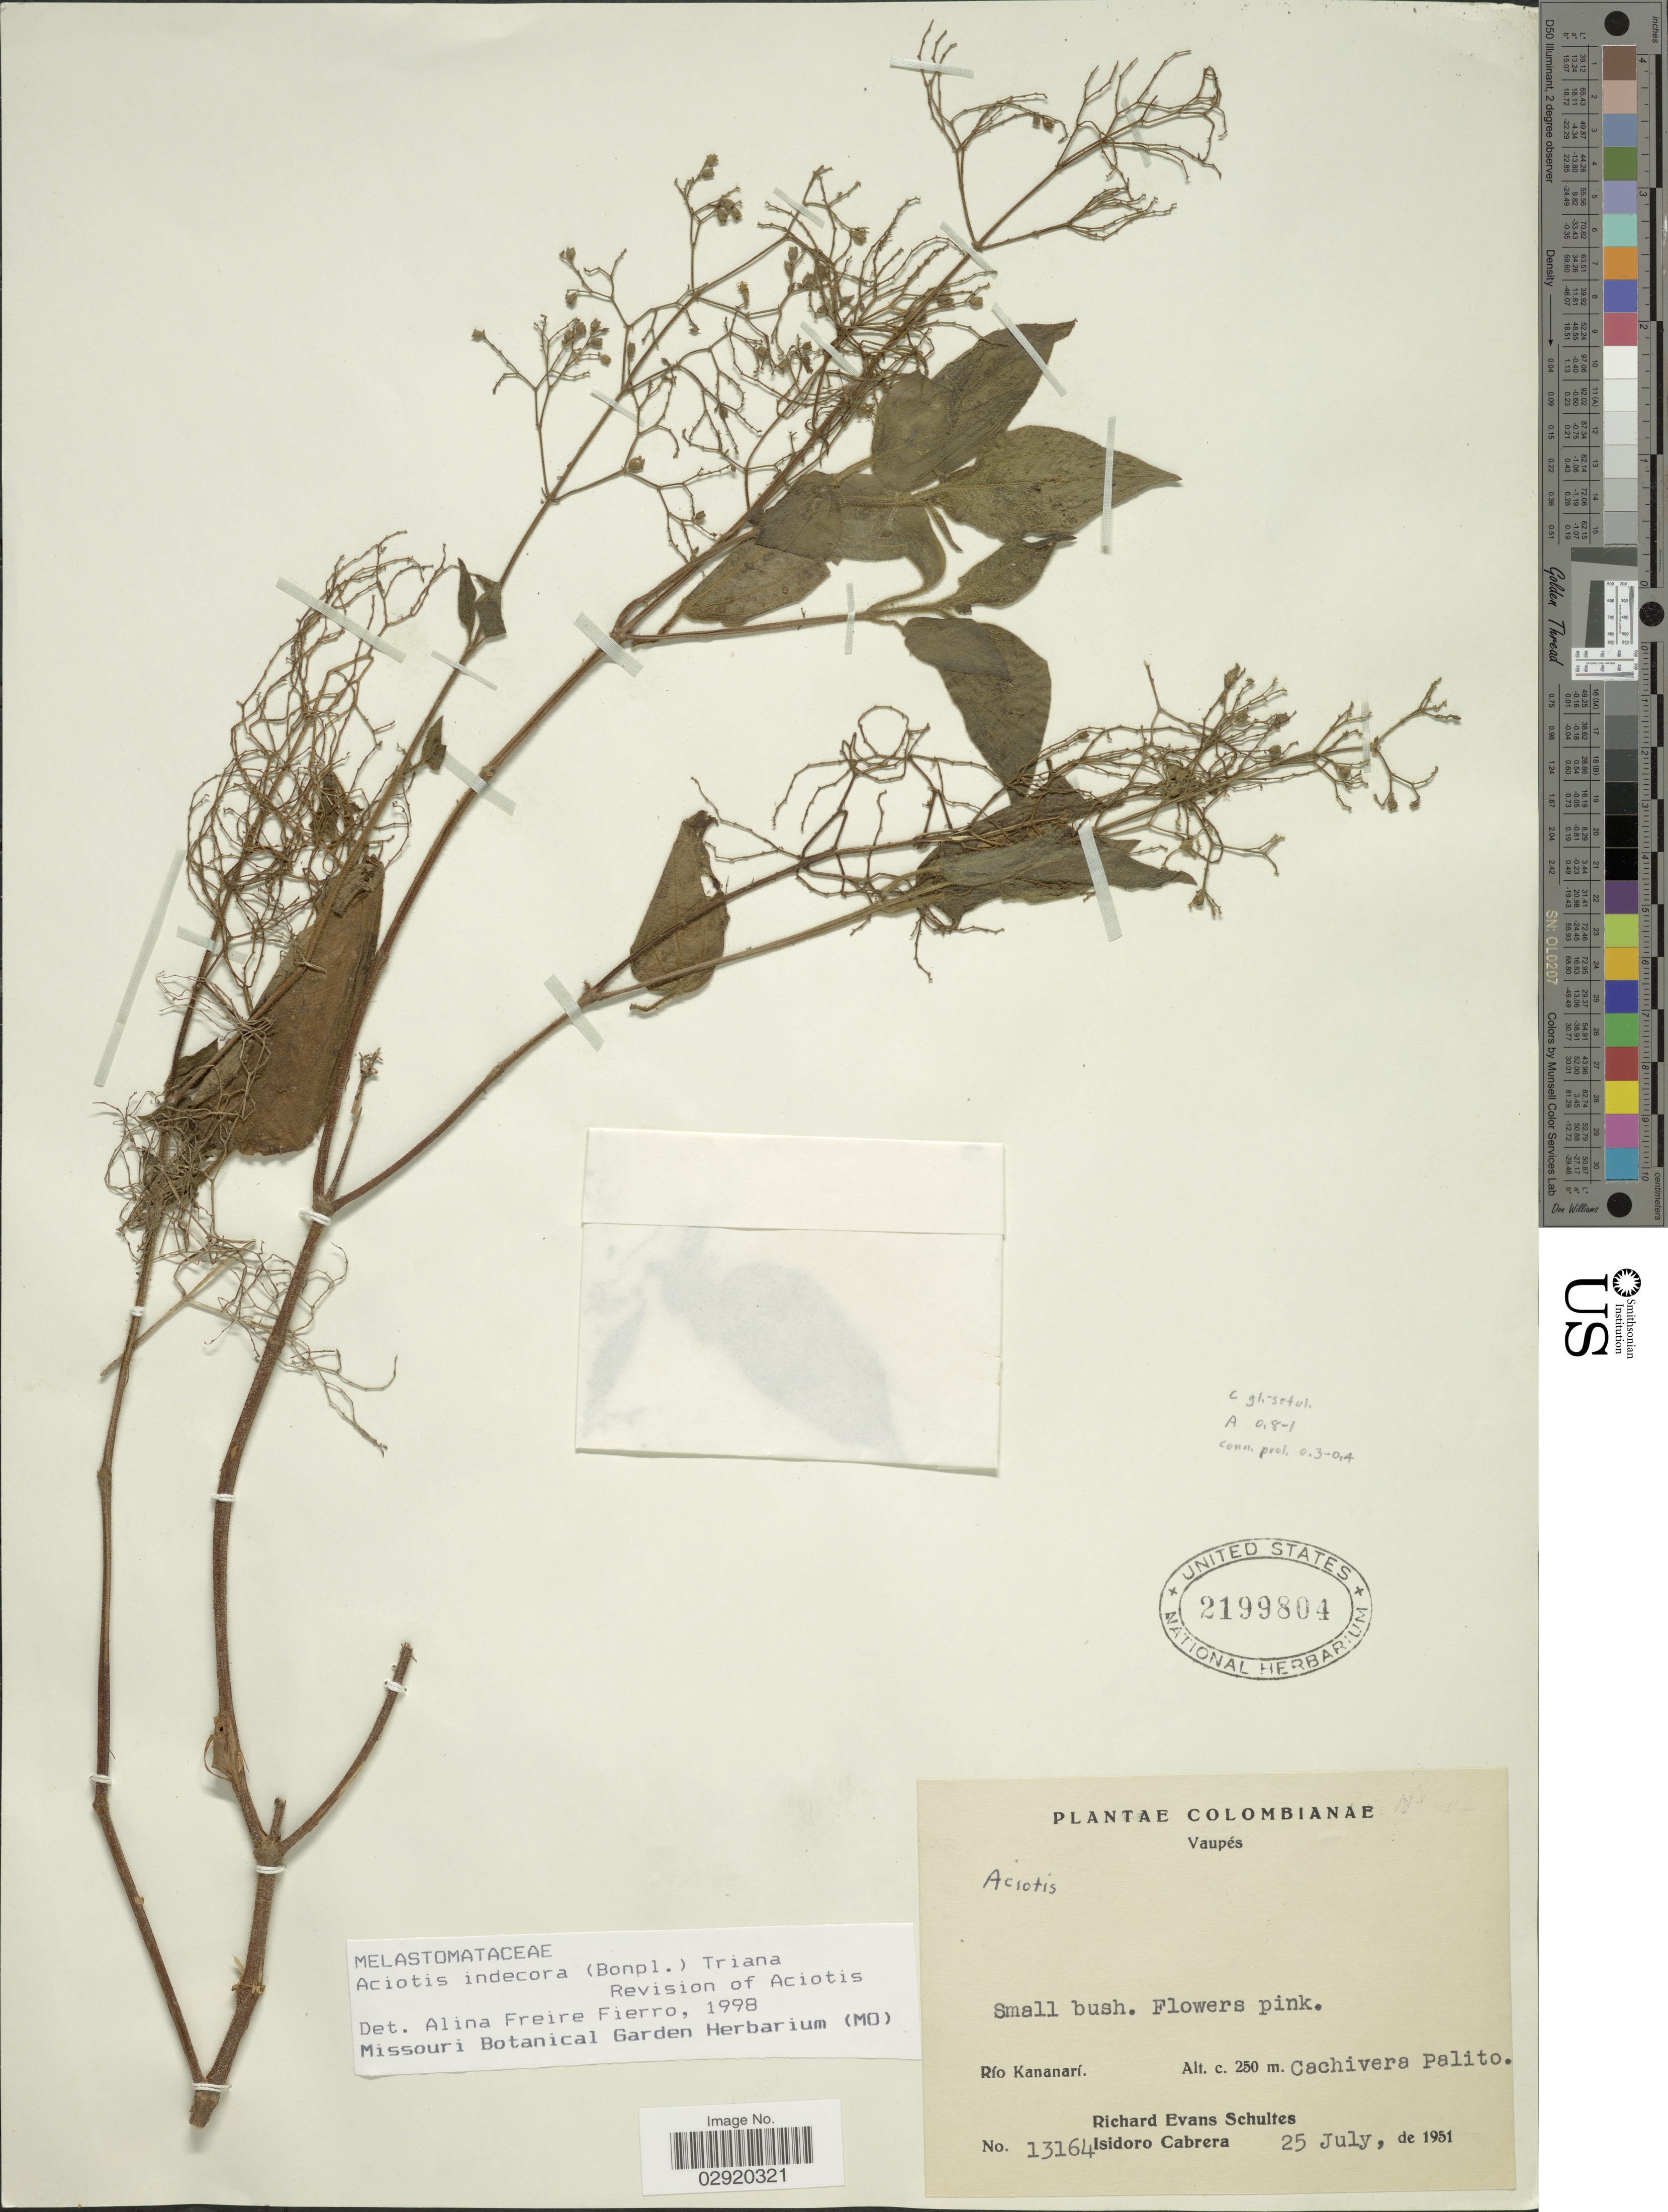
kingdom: Plantae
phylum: Tracheophyta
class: Magnoliopsida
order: Myrtales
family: Melastomataceae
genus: Aciotis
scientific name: Aciotis indecora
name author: (Bonpl.) Triana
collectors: R. E. Schultes & I. Cabrera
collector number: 13164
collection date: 1951-07-25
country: Colombia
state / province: Vaupés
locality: Río Kananarí. Cachivera Palito.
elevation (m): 250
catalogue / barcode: US 2199804